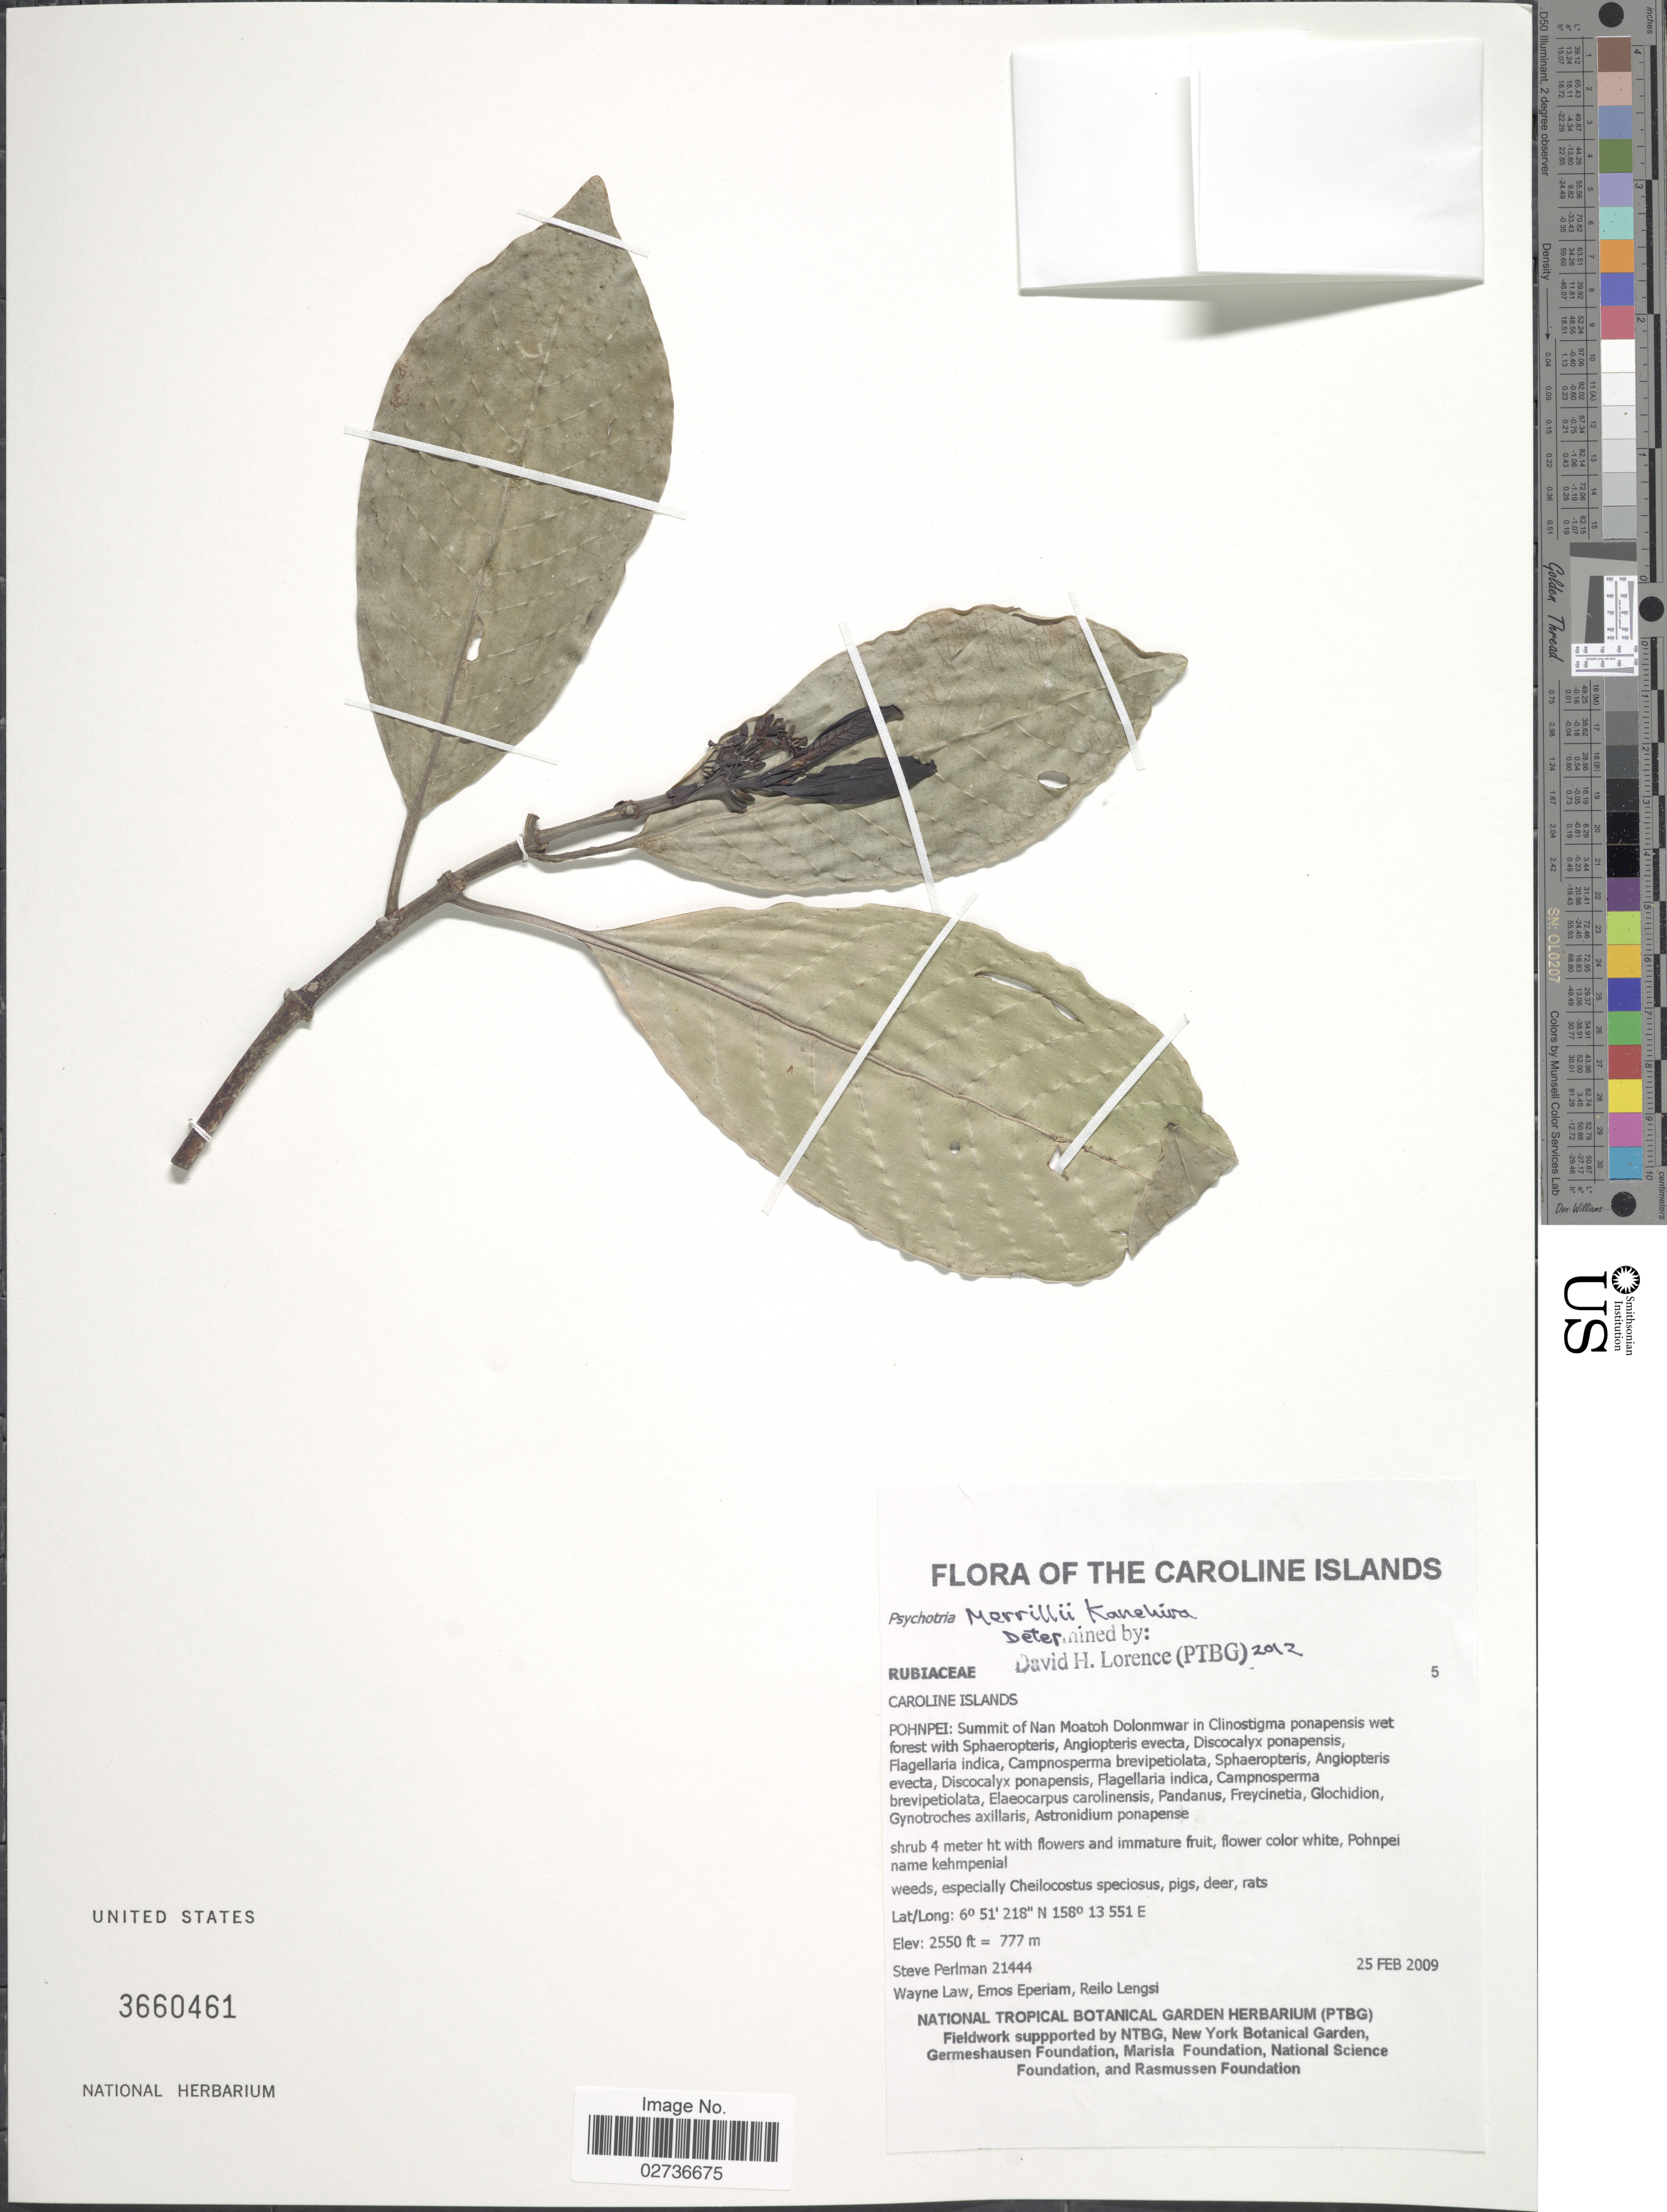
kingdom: Plantae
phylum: Tracheophyta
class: Magnoliopsida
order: Gentianales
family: Rubiaceae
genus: Psychotria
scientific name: Psychotria merrillii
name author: Kaneh.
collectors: S. Perlman, W. Law, E. Eperiam & L. Reilo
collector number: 21444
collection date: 2009-02-25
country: Micronesia, Federated States of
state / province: Pohnpei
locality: The Caroline Islands, Pohnpei: Summit of Nan Moatoh Dolonmwar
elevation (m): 777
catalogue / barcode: US 3660461